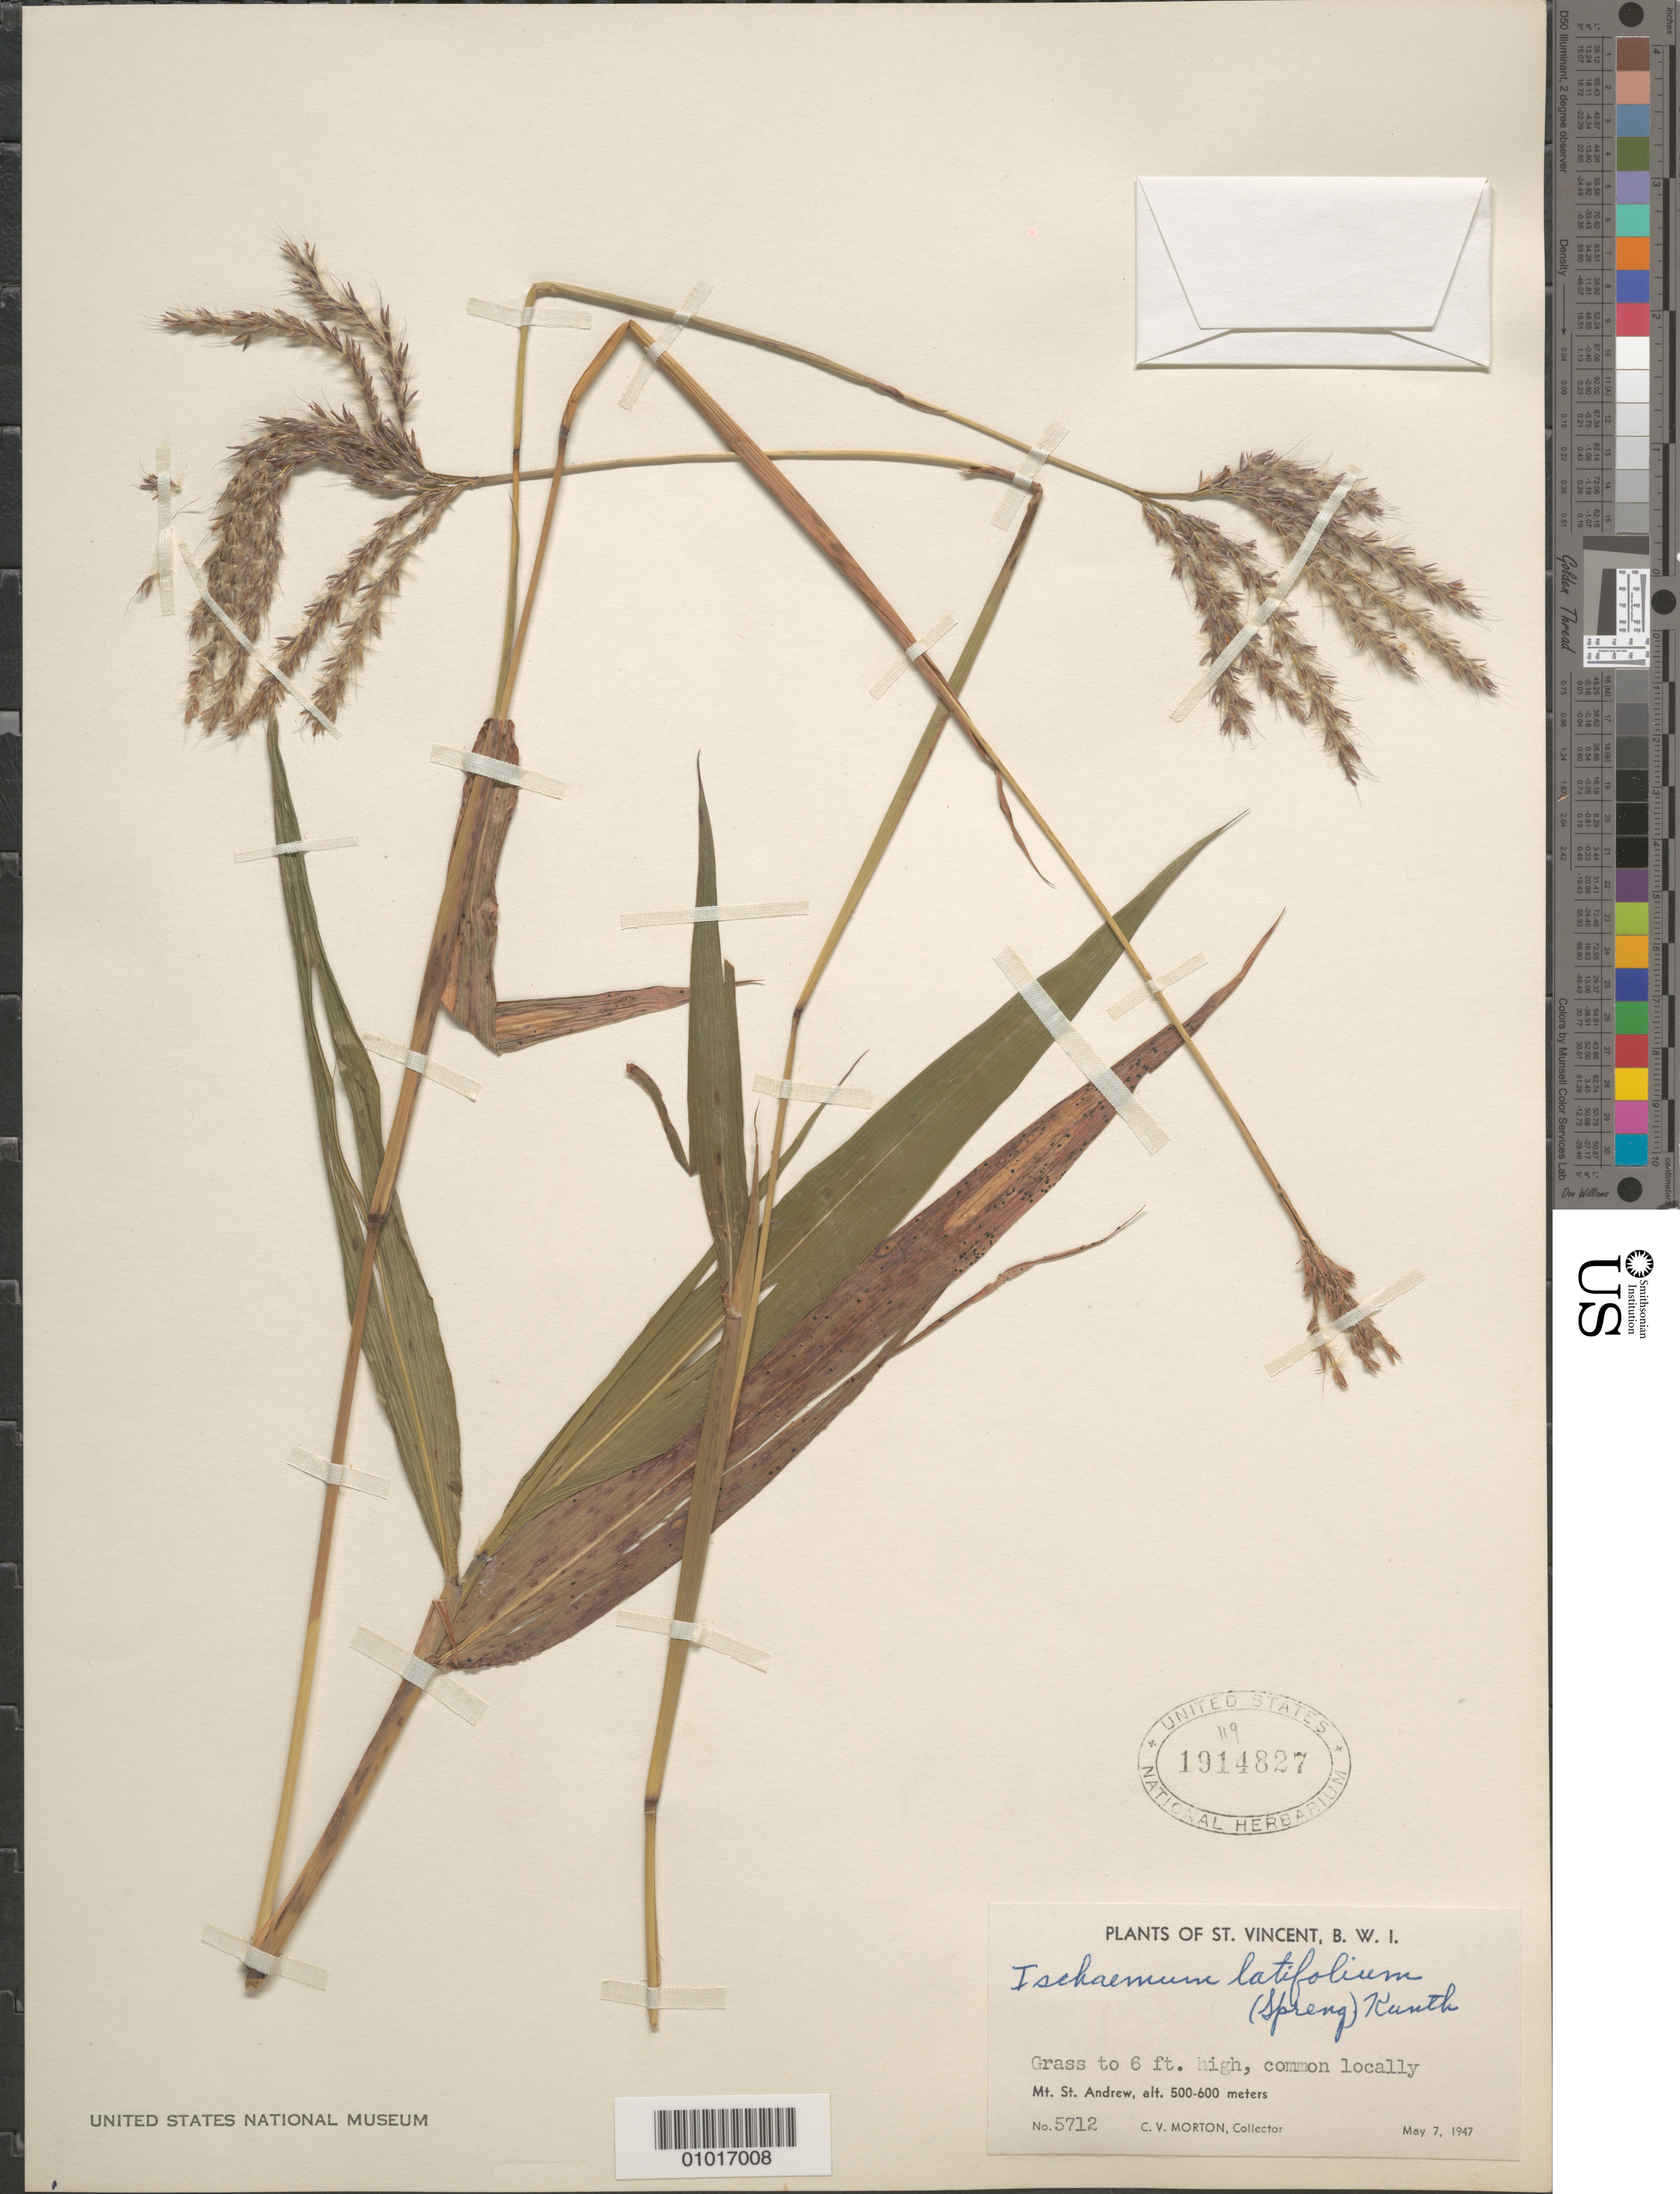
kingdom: Plantae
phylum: Tracheophyta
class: Liliopsida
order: Poales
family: Poaceae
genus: Ischaemum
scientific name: Ischaemum latifolium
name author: (Spreng.) Kunth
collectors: C. V. Morton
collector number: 5712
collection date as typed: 07 May 1947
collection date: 1947-05-07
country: St. Vincent - Grenadines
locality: Mt. St. Andrew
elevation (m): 500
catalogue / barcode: US 1914827